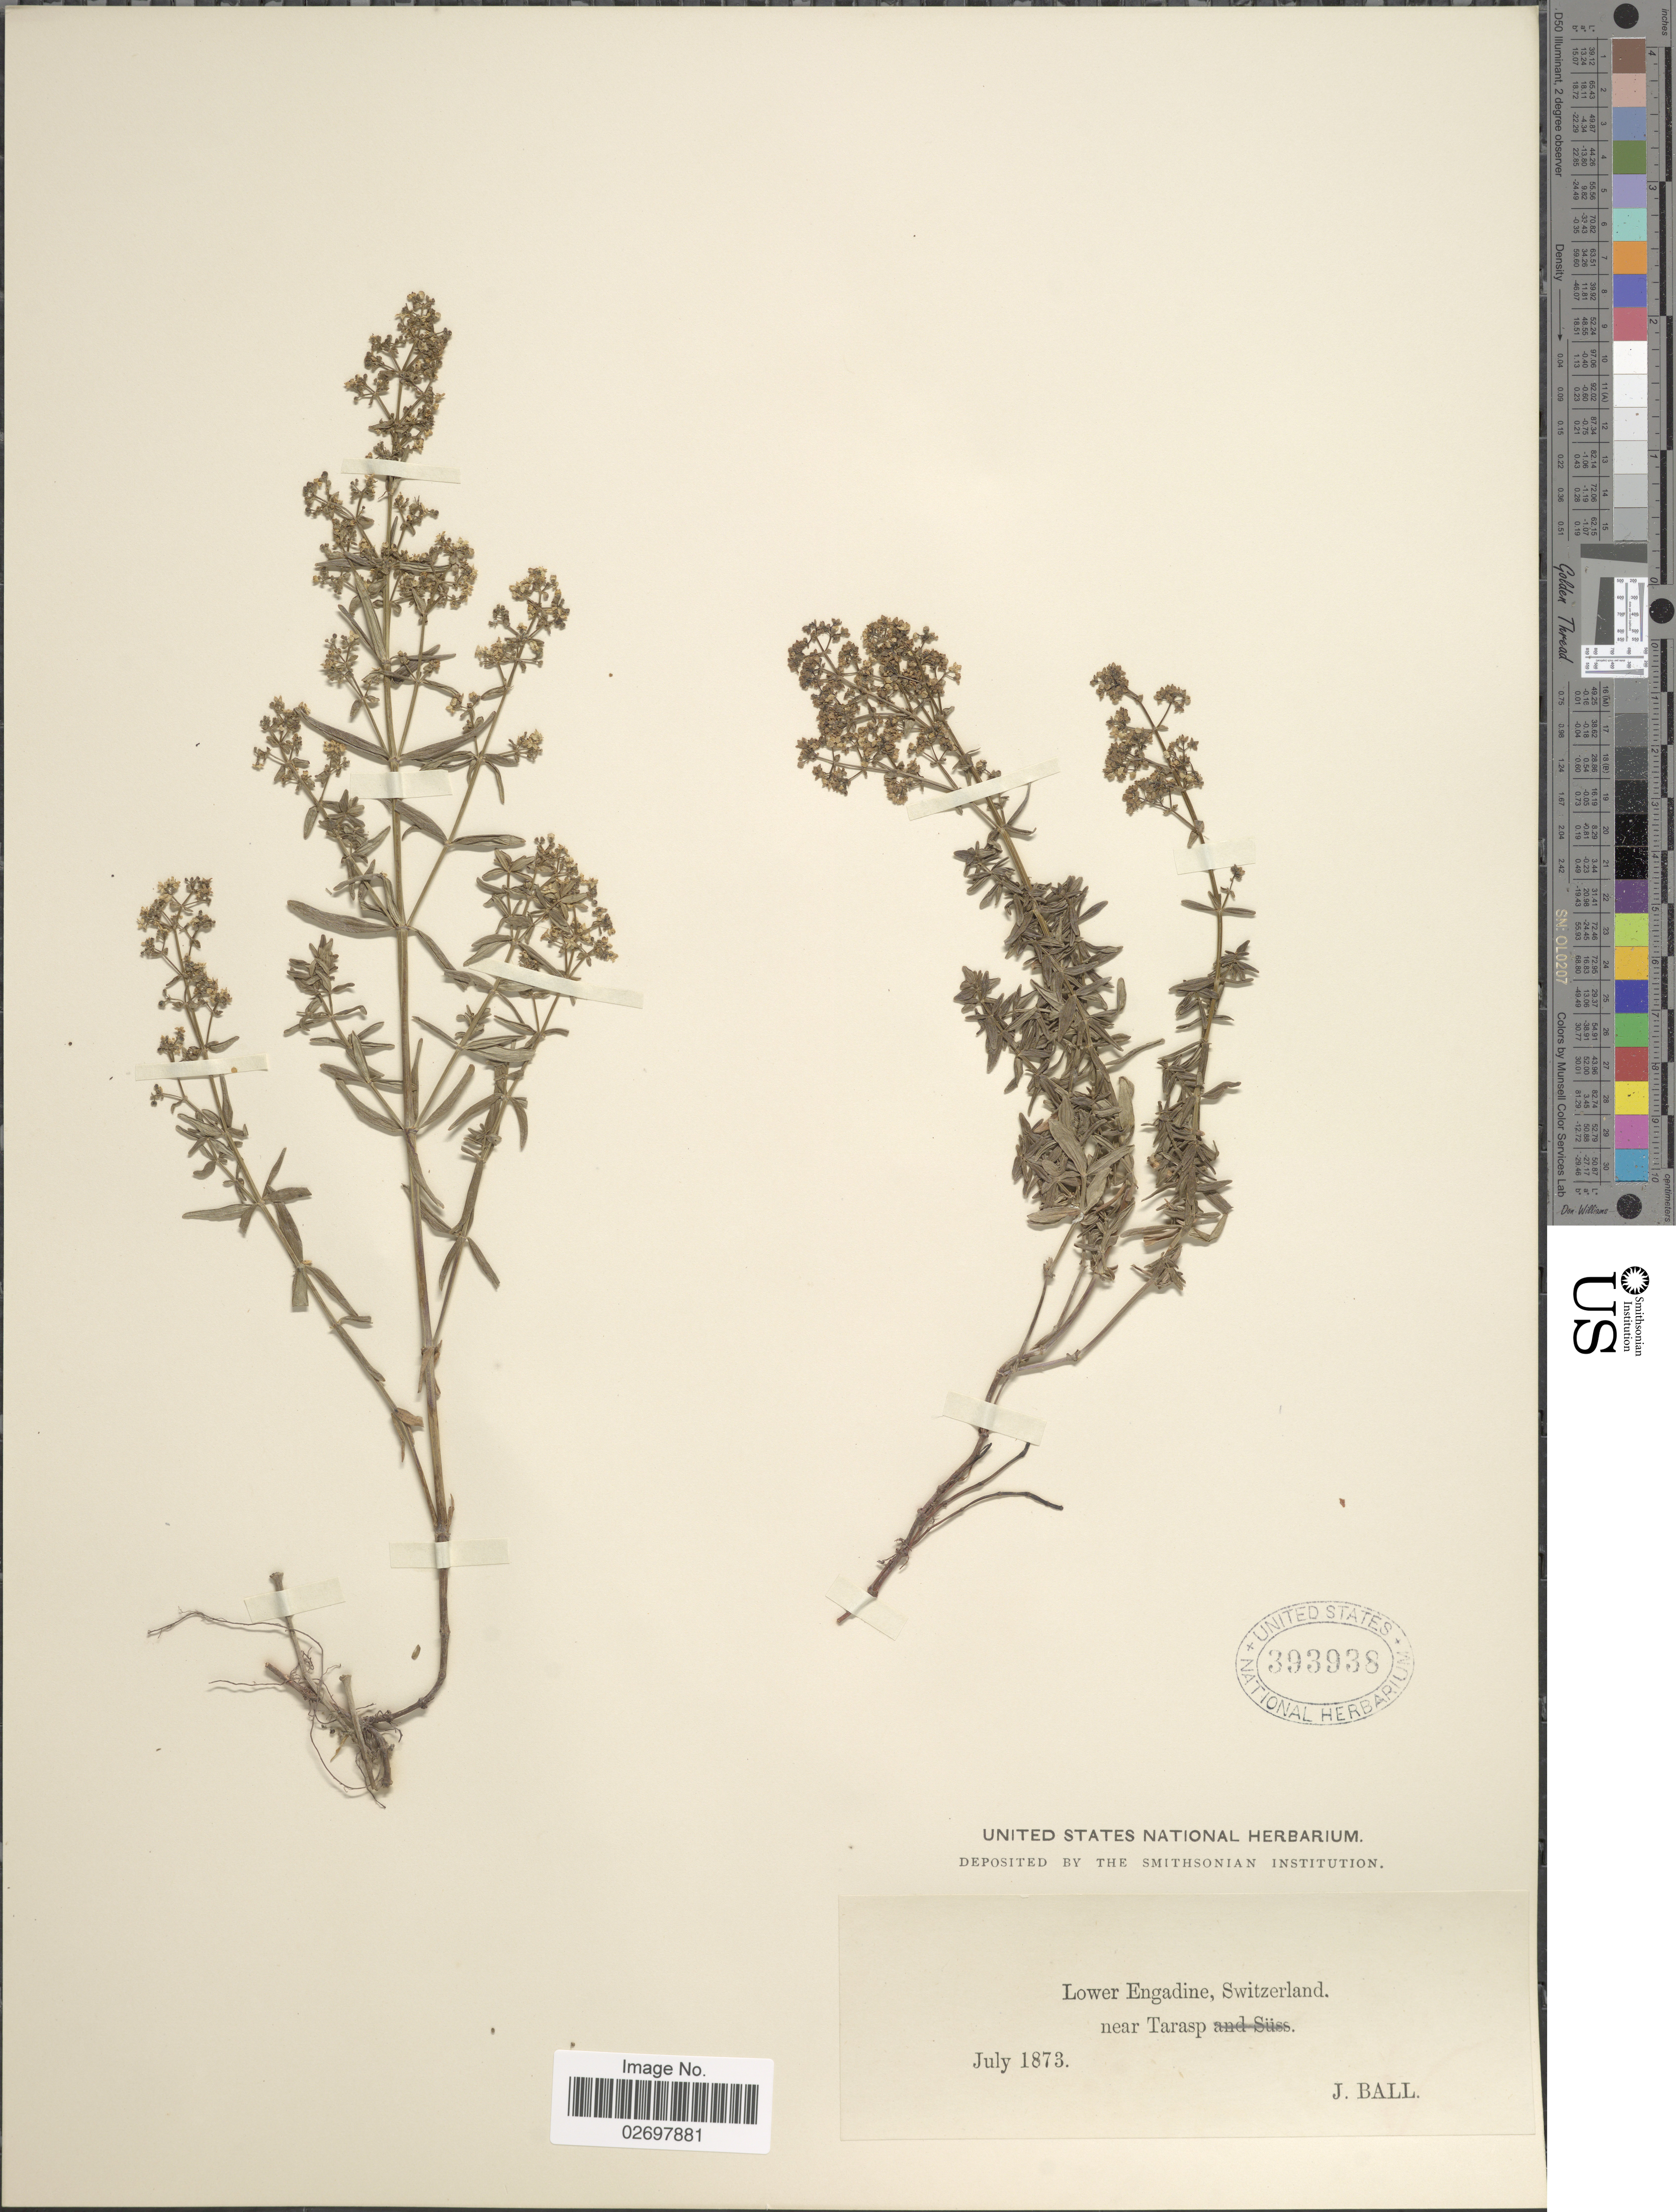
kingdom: Plantae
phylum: Tracheophyta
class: Magnoliopsida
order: Gentianales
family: Rubiaceae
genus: Galium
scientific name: Galium sp.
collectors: J. Ball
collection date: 1873-07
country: Switzerland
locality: Lower Engadine, Switzerland near Tarasp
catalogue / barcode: US 393938